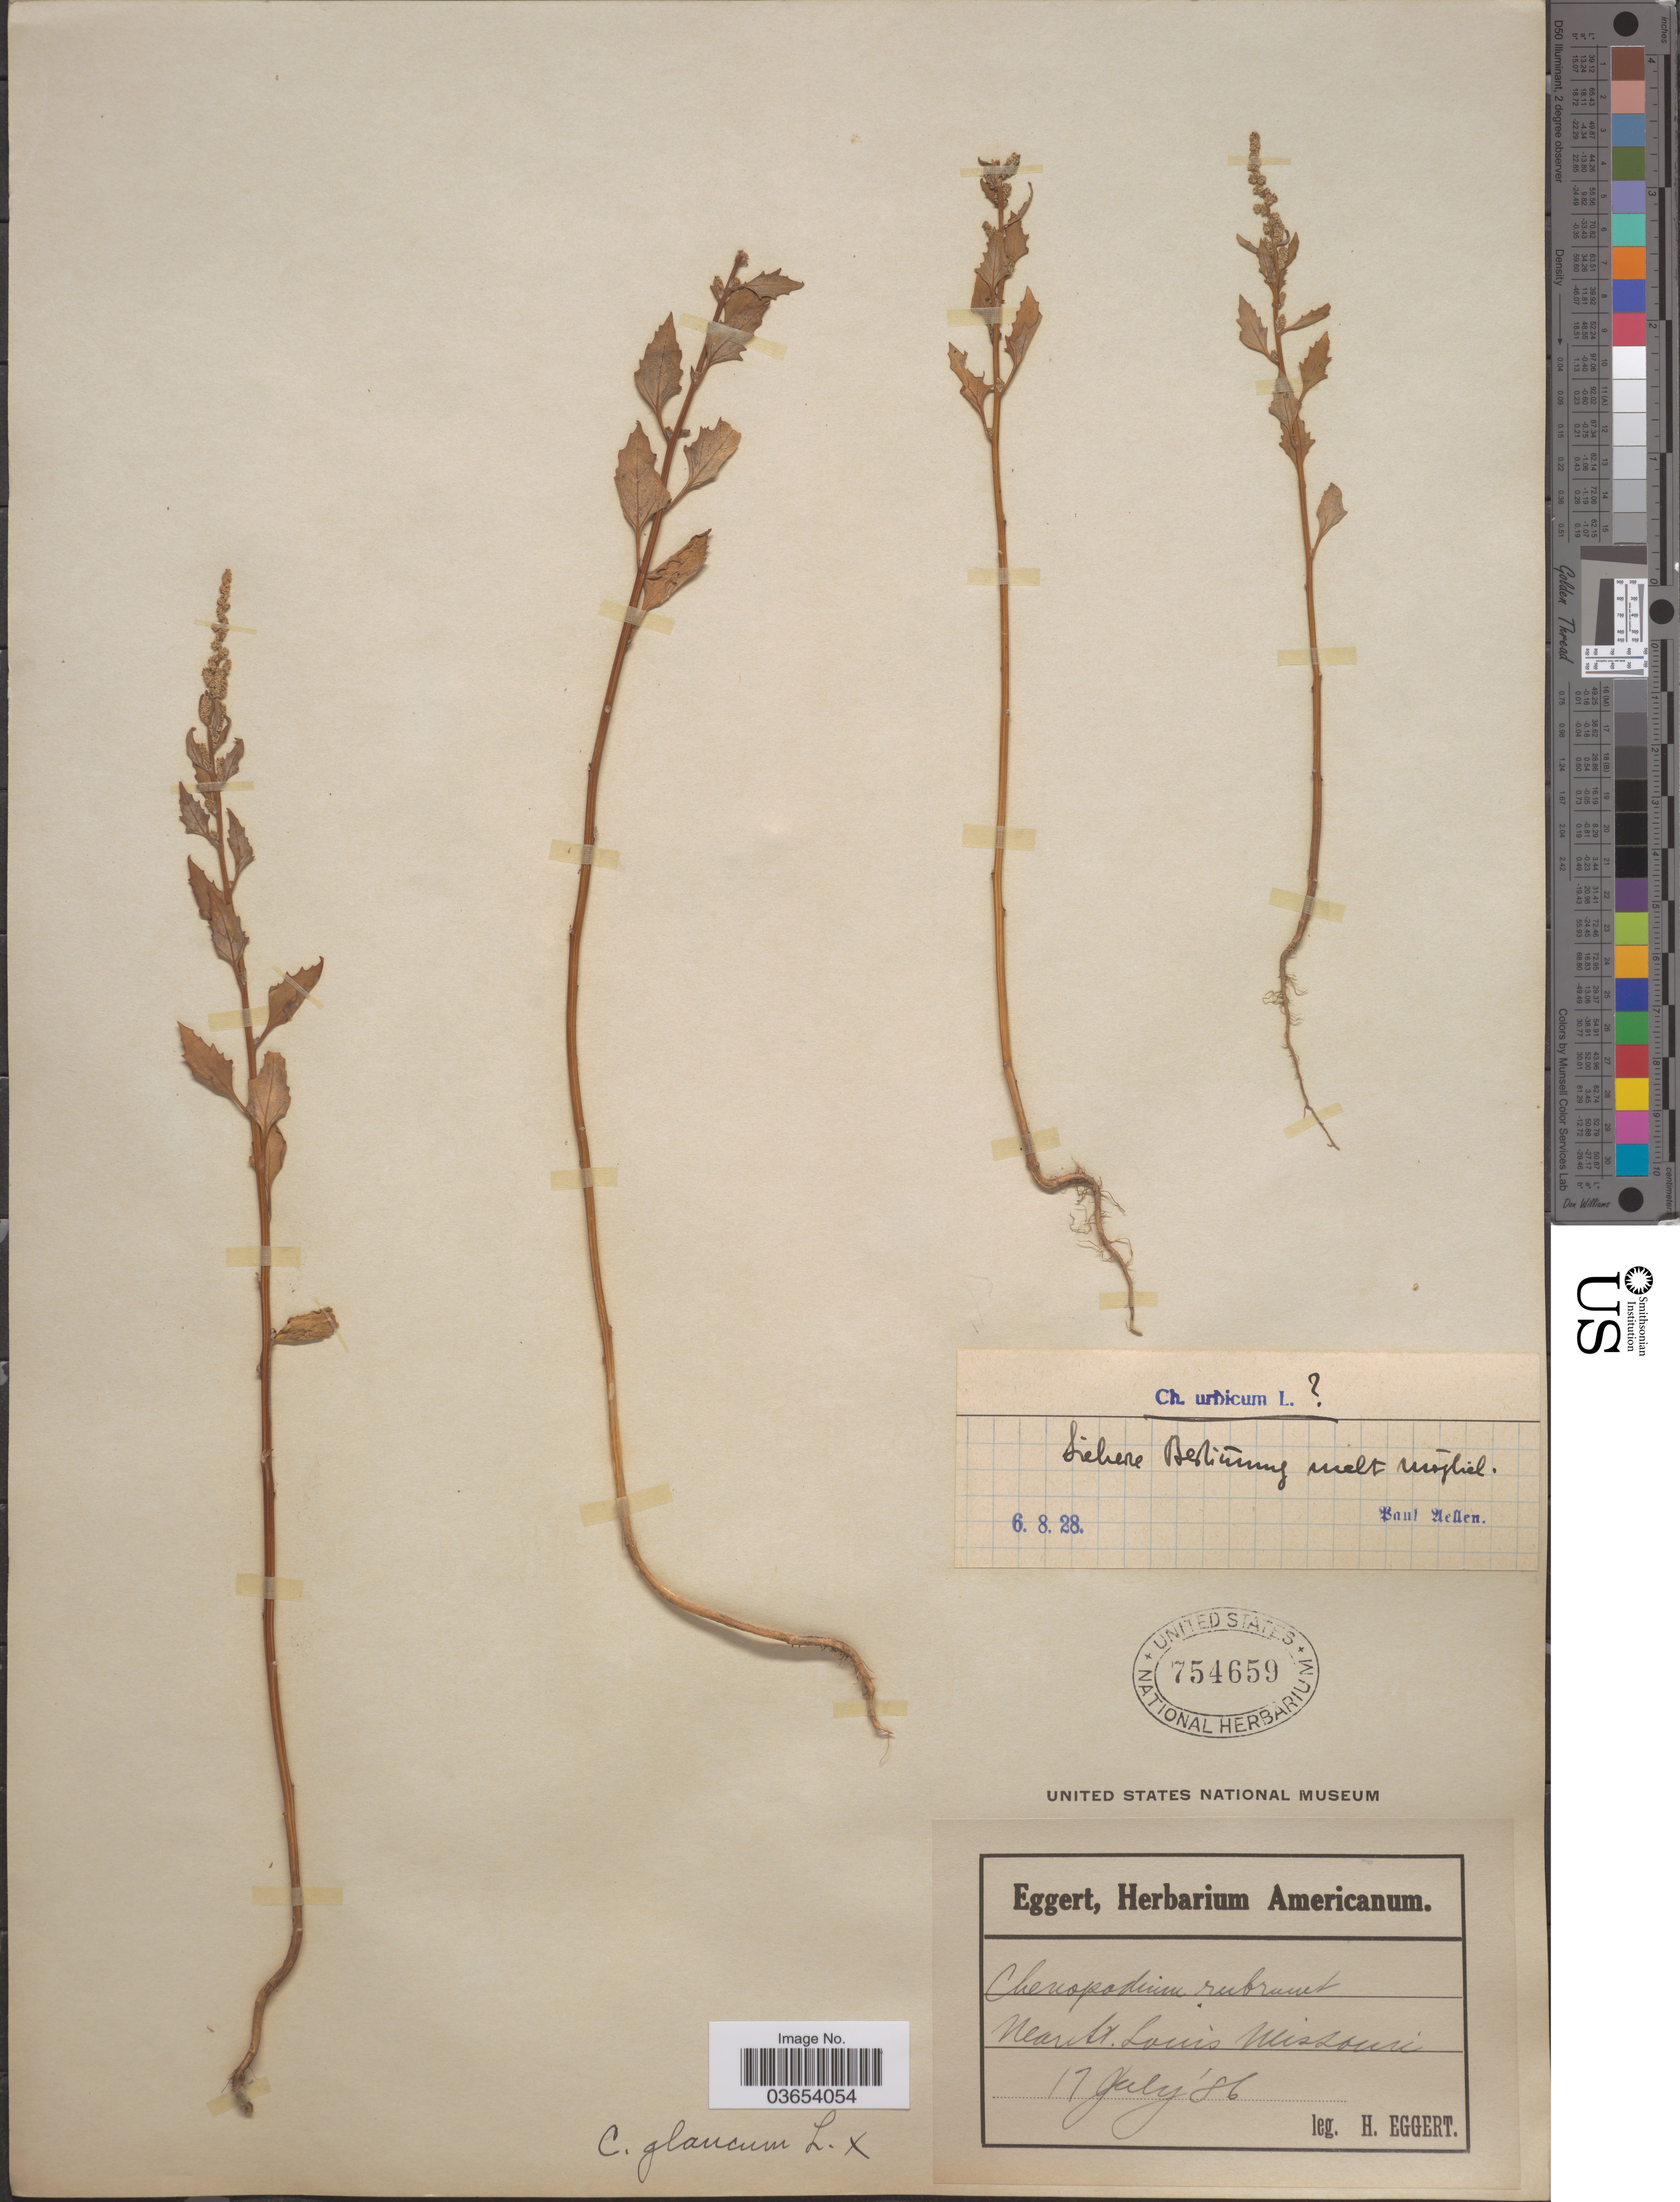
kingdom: Plantae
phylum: Tracheophyta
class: Magnoliopsida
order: Caryophyllales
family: Amaranthaceae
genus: Chenopodium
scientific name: Chenopodium urbicum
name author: L.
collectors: H. Eggert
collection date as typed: Transcribed d/m/y: 17/7/86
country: United States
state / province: Missouri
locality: Near St. Louis.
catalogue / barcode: US 754659